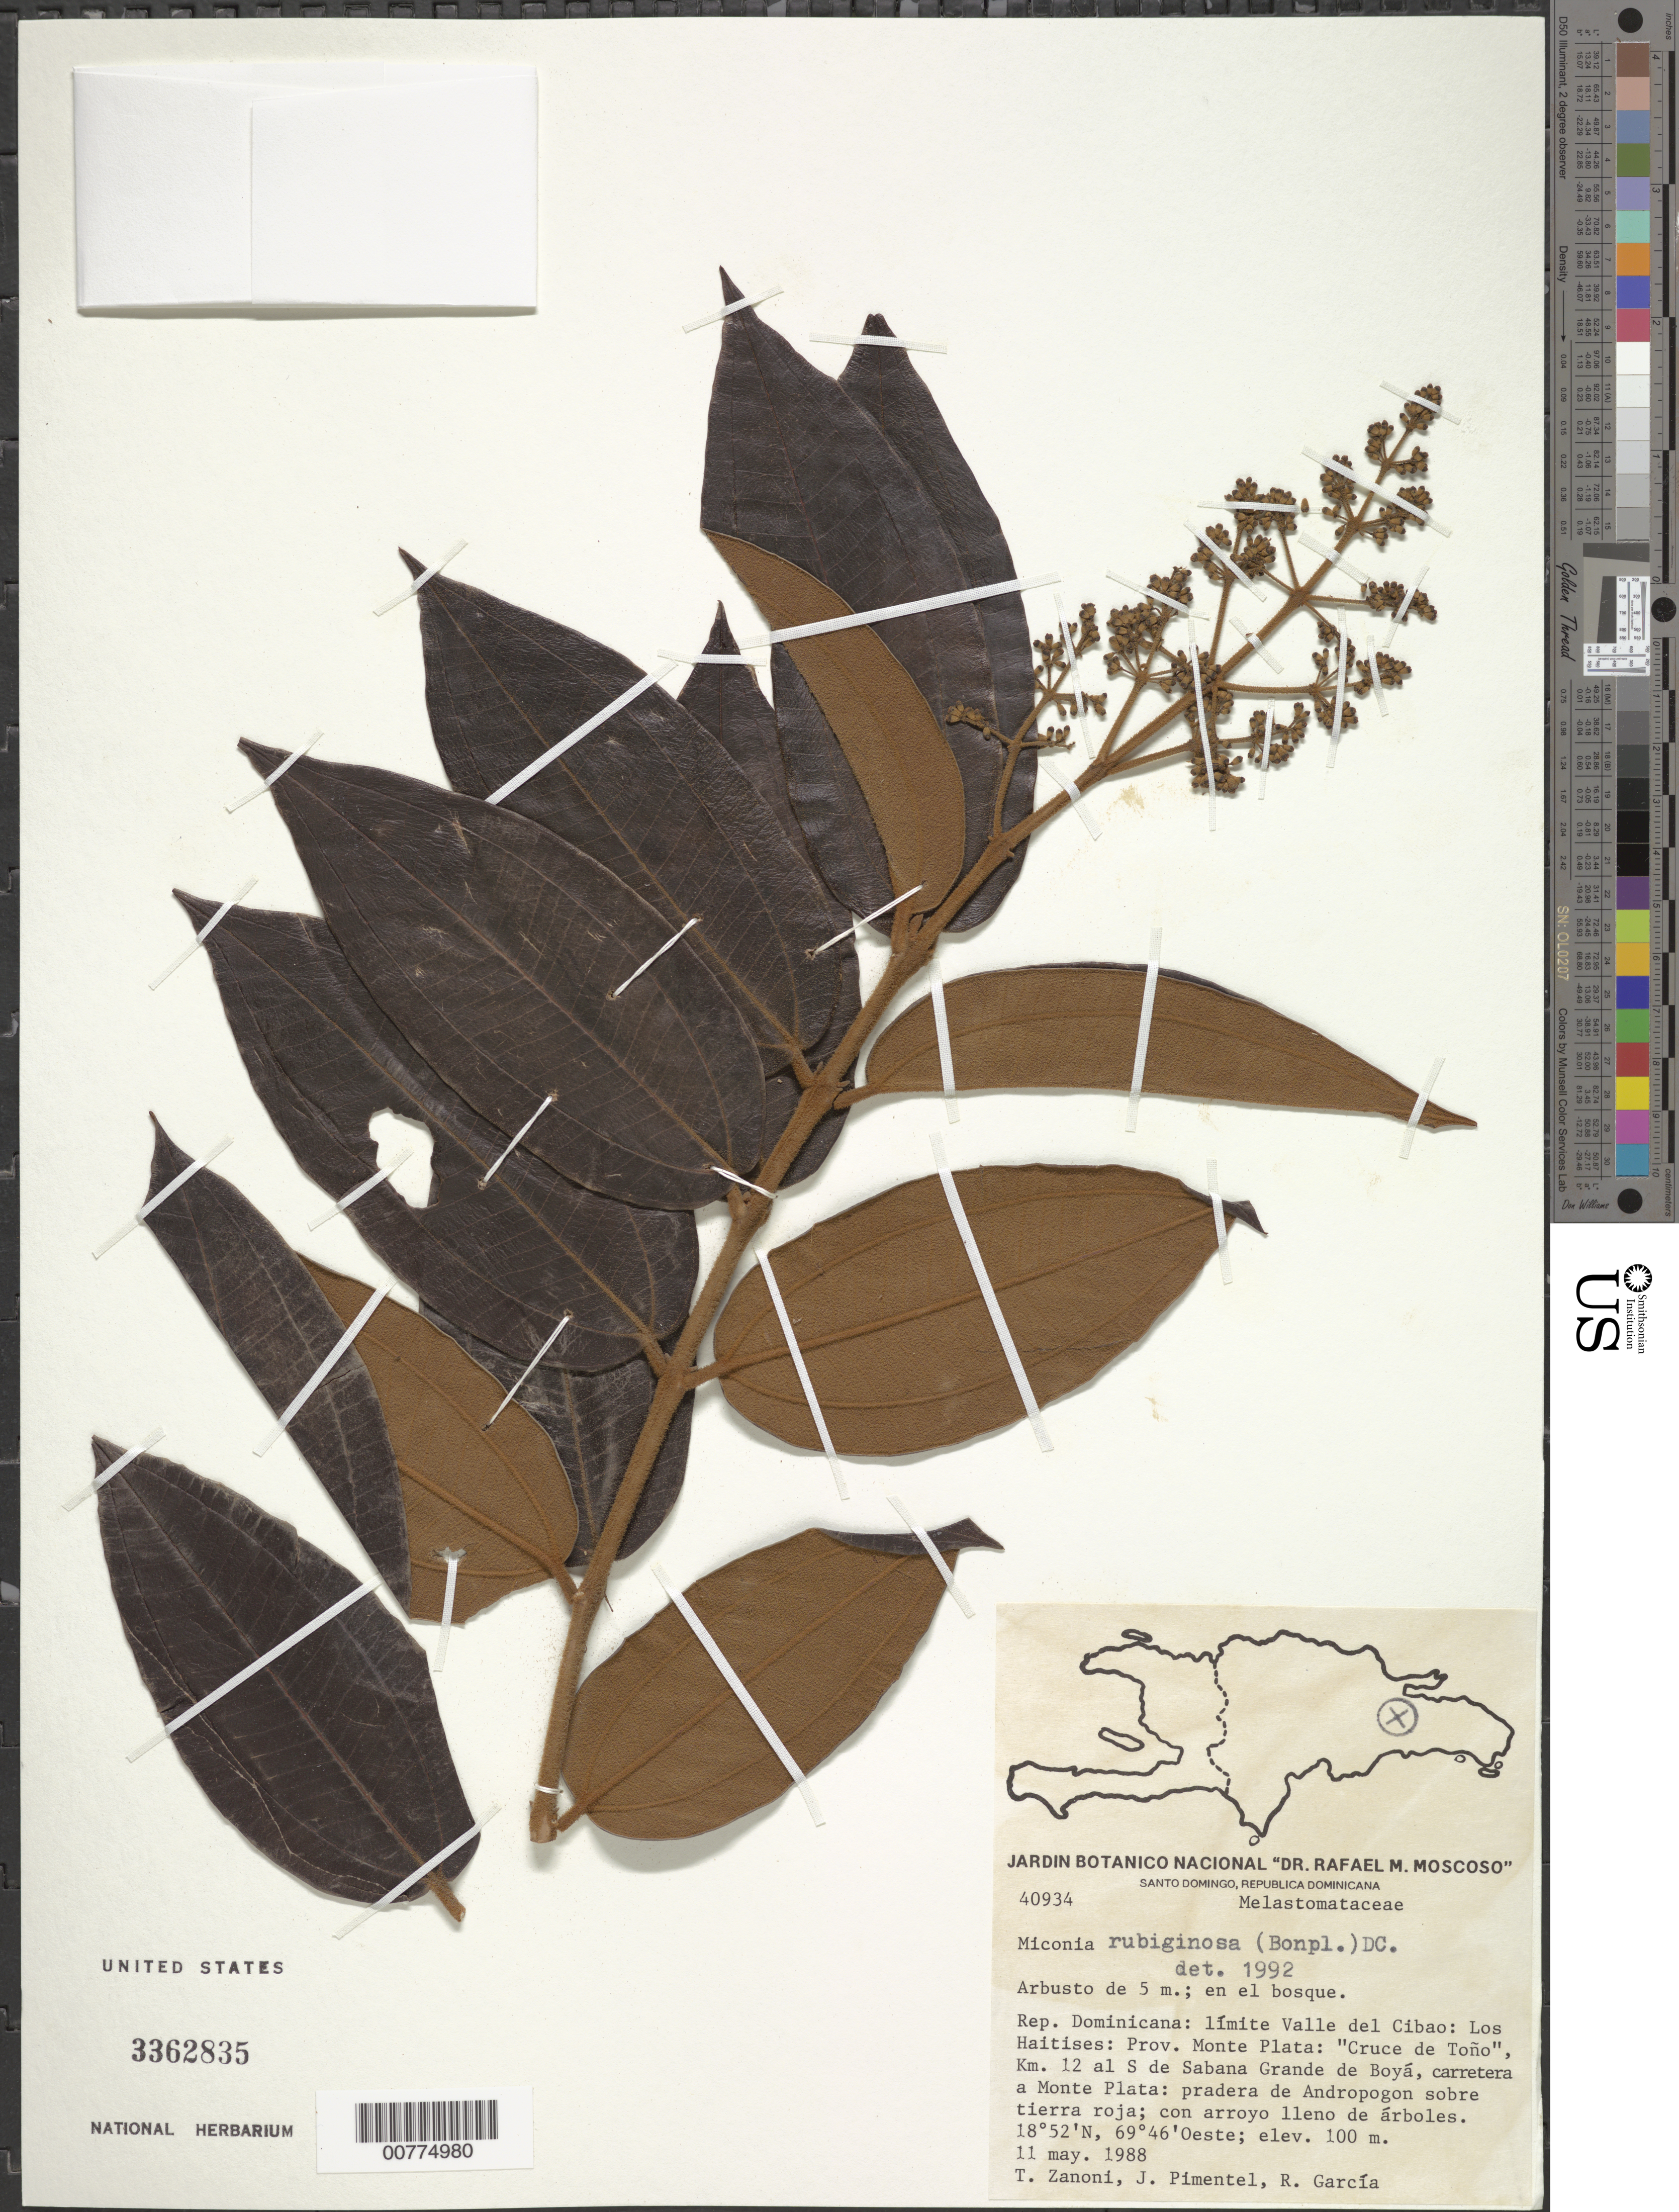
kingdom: Plantae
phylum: Tracheophyta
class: Magnoliopsida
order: Myrtales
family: Melastomataceae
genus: Miconia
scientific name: Miconia rubiginosa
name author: (Bonpl.) DC.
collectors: T. A. Zanoni, J. Pimentel & R. G. García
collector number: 40934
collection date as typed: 11 May 1988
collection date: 1988-05-11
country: Dominican Republic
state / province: Monte Plata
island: Hispaniola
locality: Limit between Cibao Valley and Los Haitises, "Cruce de Toño", km 12 S of Sabana Grande de Boyá, road to Monte Plata.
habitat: In forest; meadow of Adropogon over red soil, with stream full of trees.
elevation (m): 100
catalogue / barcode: US 3362835